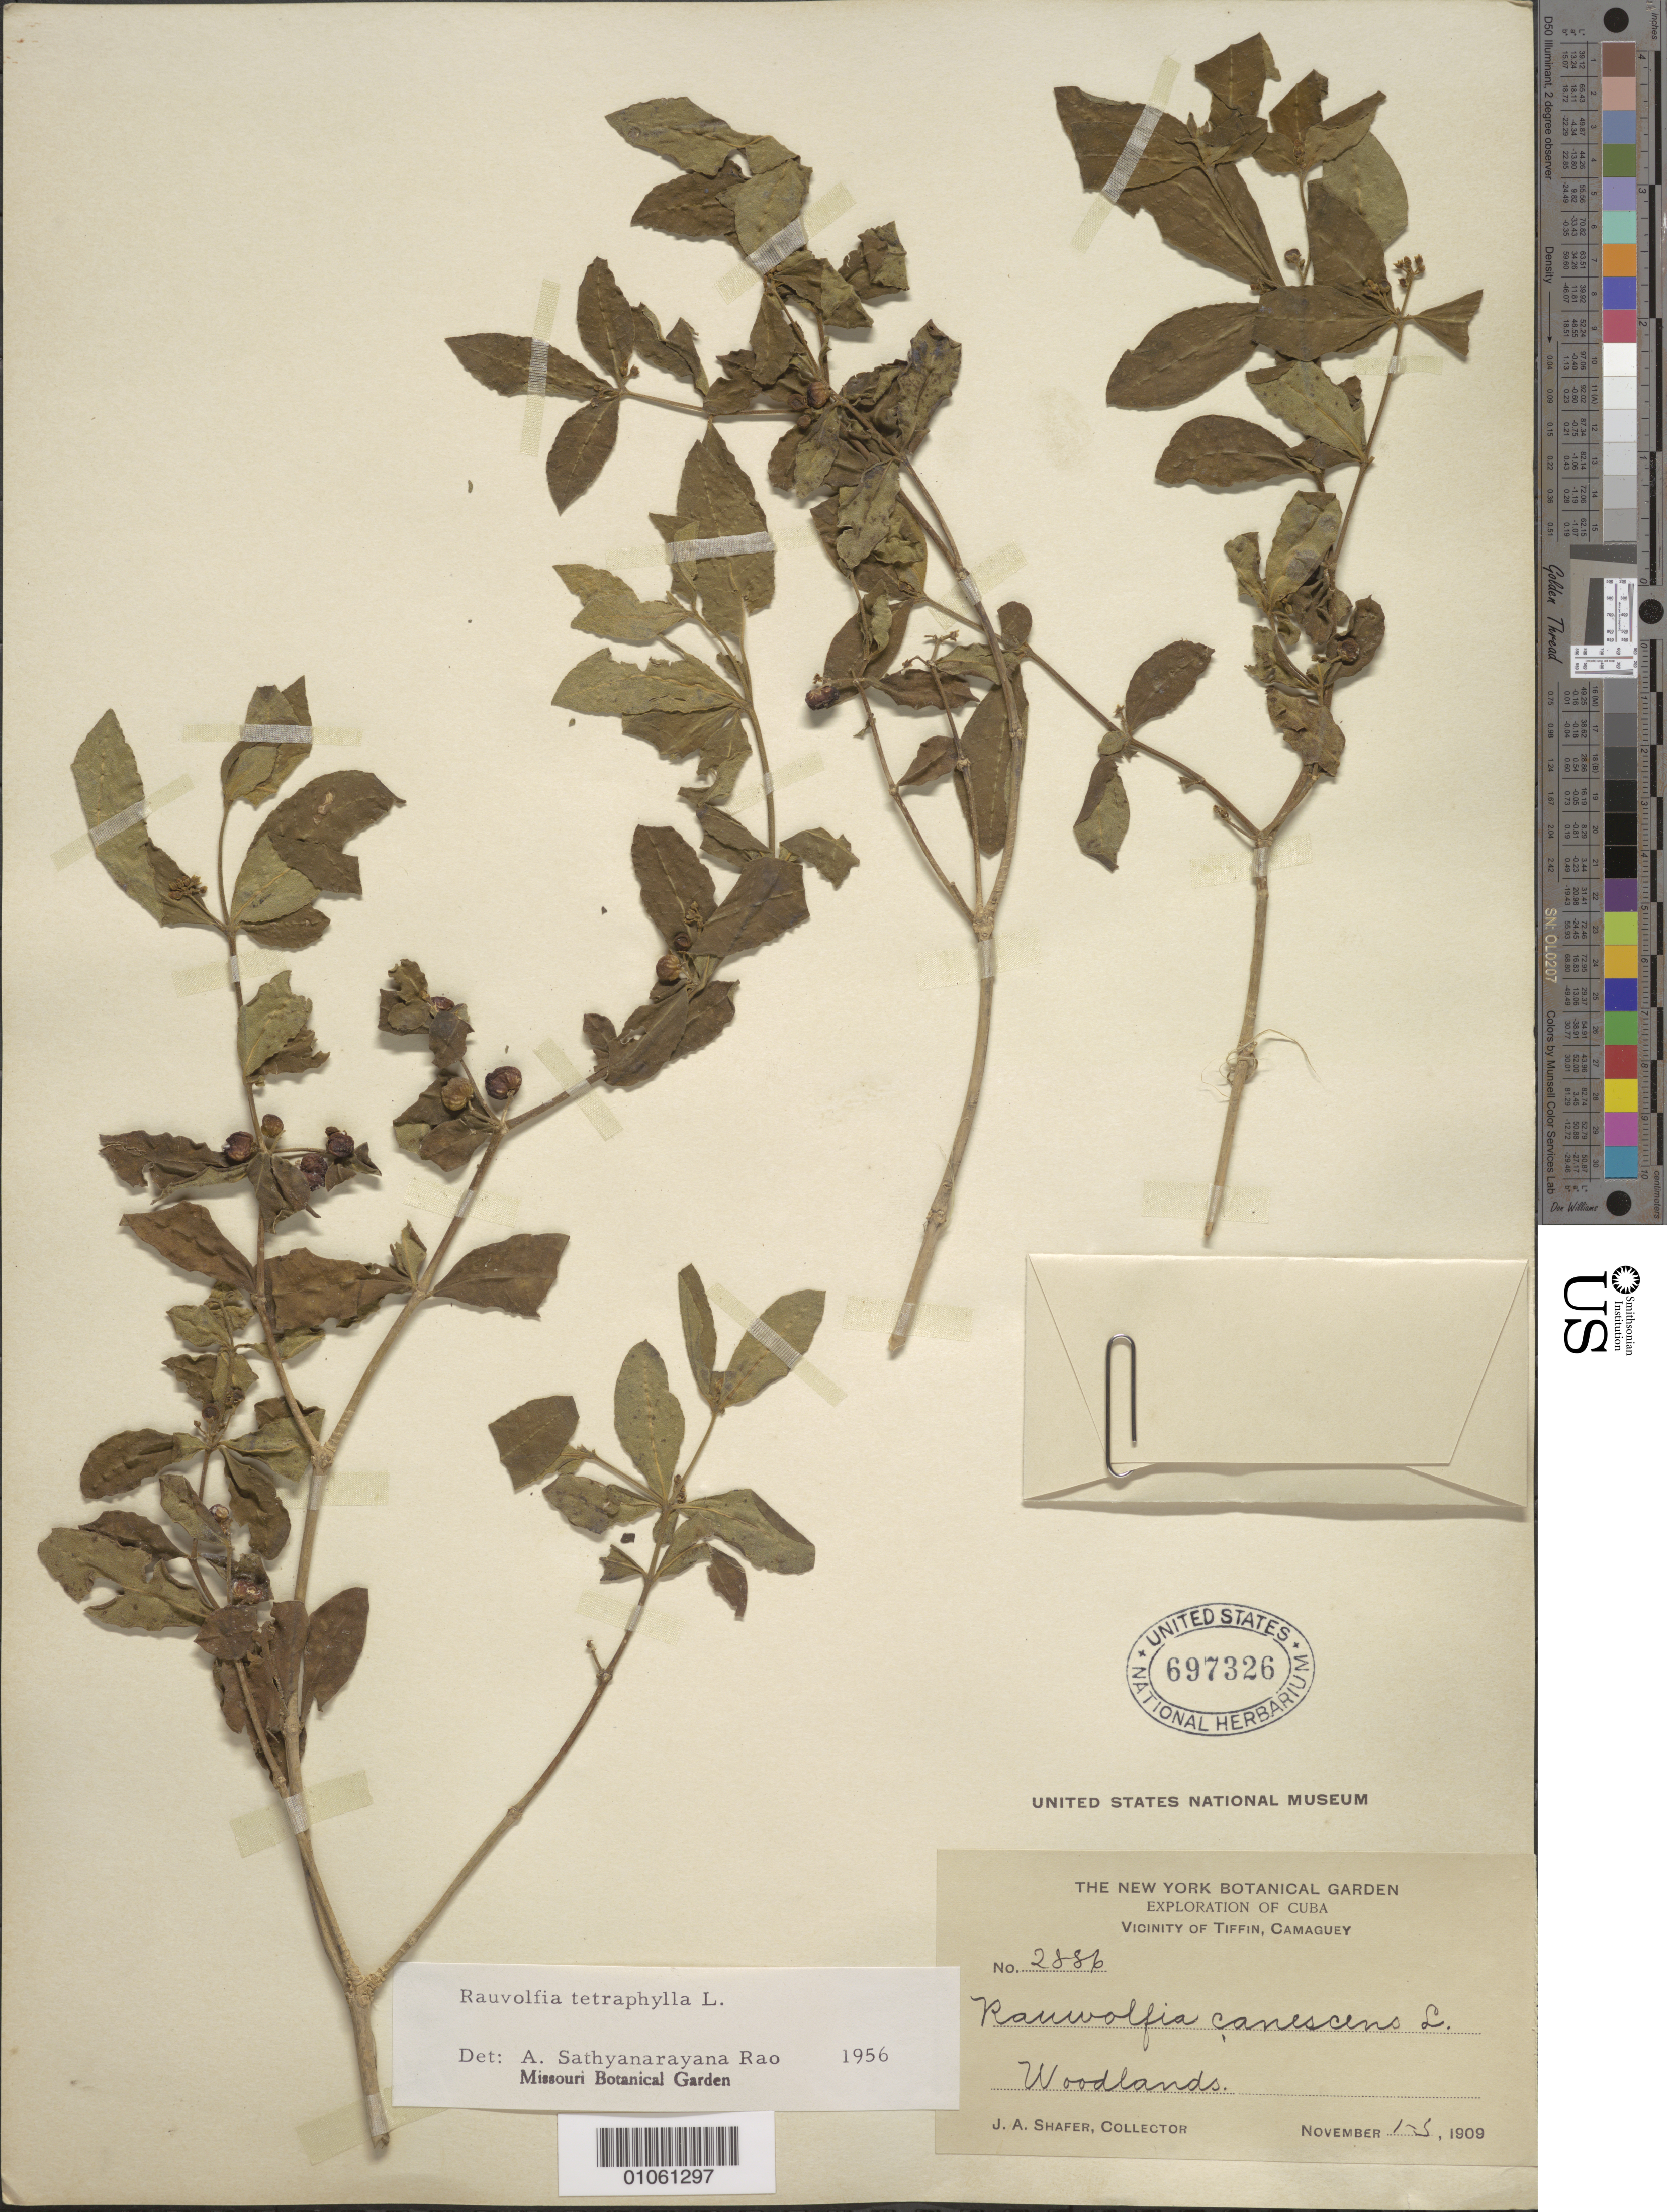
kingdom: Plantae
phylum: Tracheophyta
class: Magnoliopsida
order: Gentianales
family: Apocynaceae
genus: Rauvolfia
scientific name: Rauvolfia tetraphylla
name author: L.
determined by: Rao, A. S.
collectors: J. A. Shafer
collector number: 2886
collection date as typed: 01 Nov 1909 to 03 Nov 1909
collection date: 1909-11-01/1909-11-03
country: Cuba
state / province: Camaguey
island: Cuba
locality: Tiffin vicinity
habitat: Woodlands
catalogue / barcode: US 697326